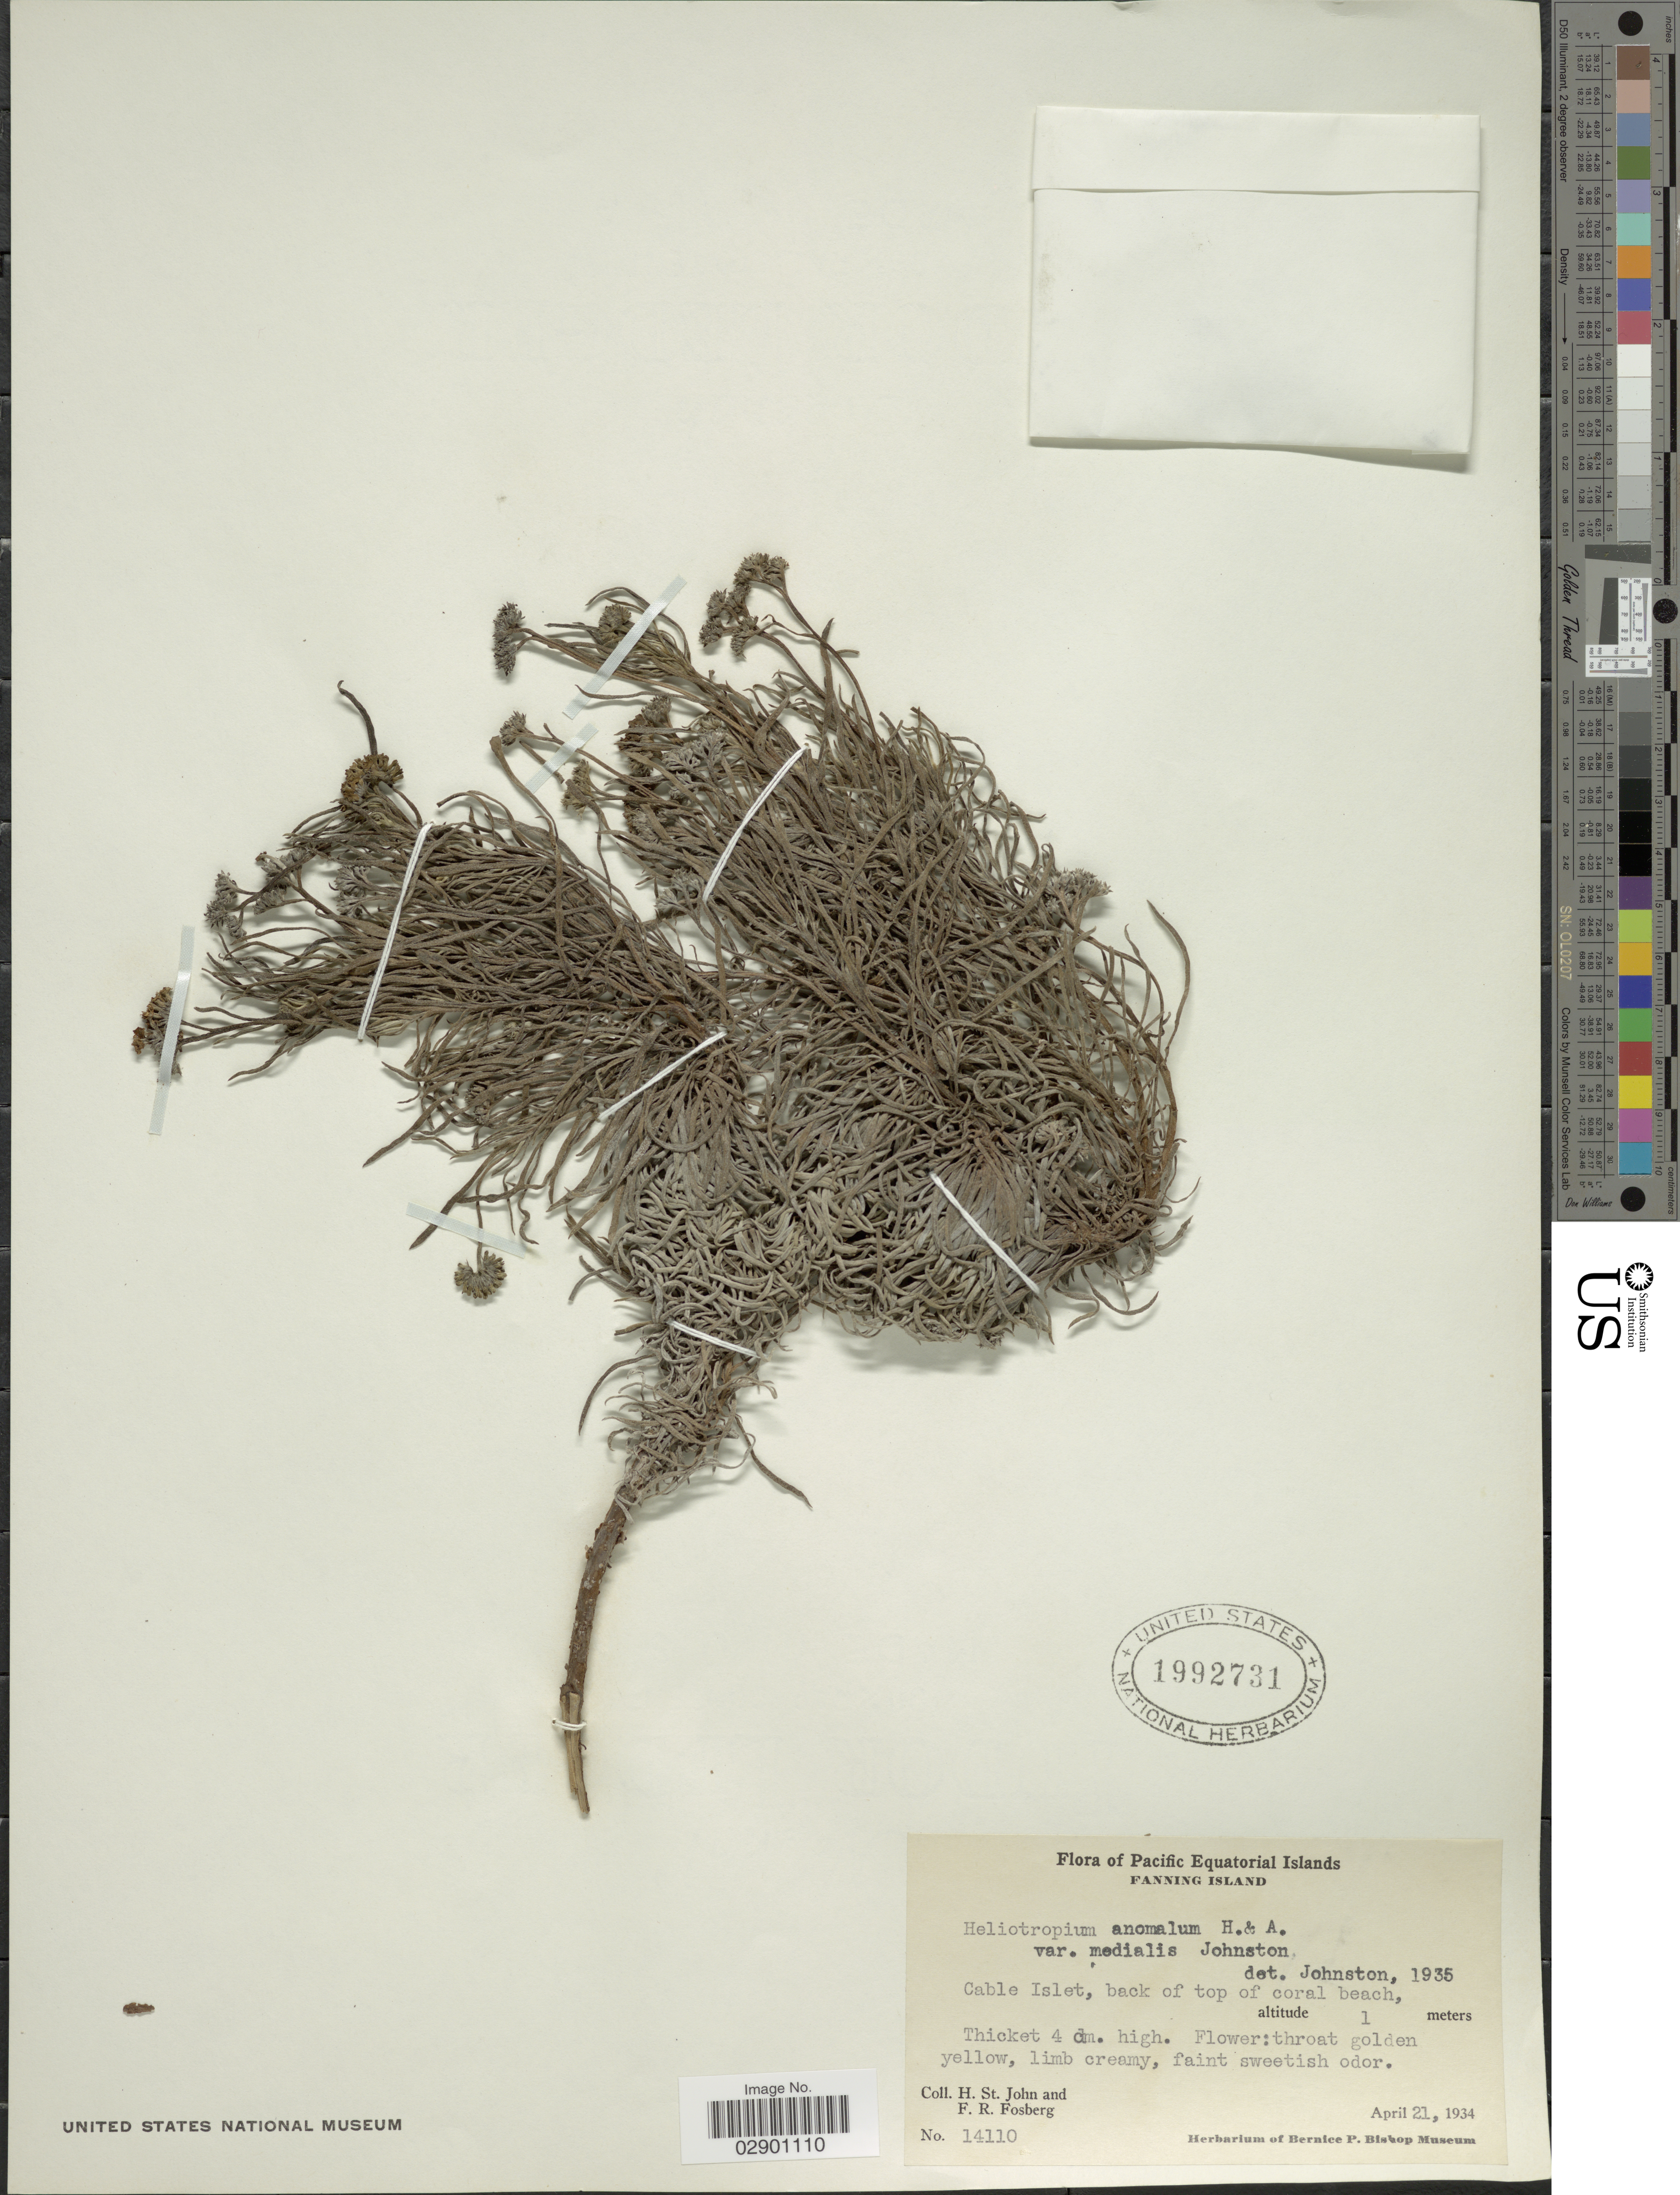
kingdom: Plantae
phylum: Tracheophyta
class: Magnoliopsida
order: Boraginales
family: Heliotropiaceae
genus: Heliotropium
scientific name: Heliotropium anomalum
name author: Hook. & Arn.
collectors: H. St. John & F. R. Fosberg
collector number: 14110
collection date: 1934-04-21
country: Kiribati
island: Fanning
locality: Pacific Equatorial Island. Fanning Island. Cable Islet, back of top of coral beach.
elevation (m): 1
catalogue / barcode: US 1992731